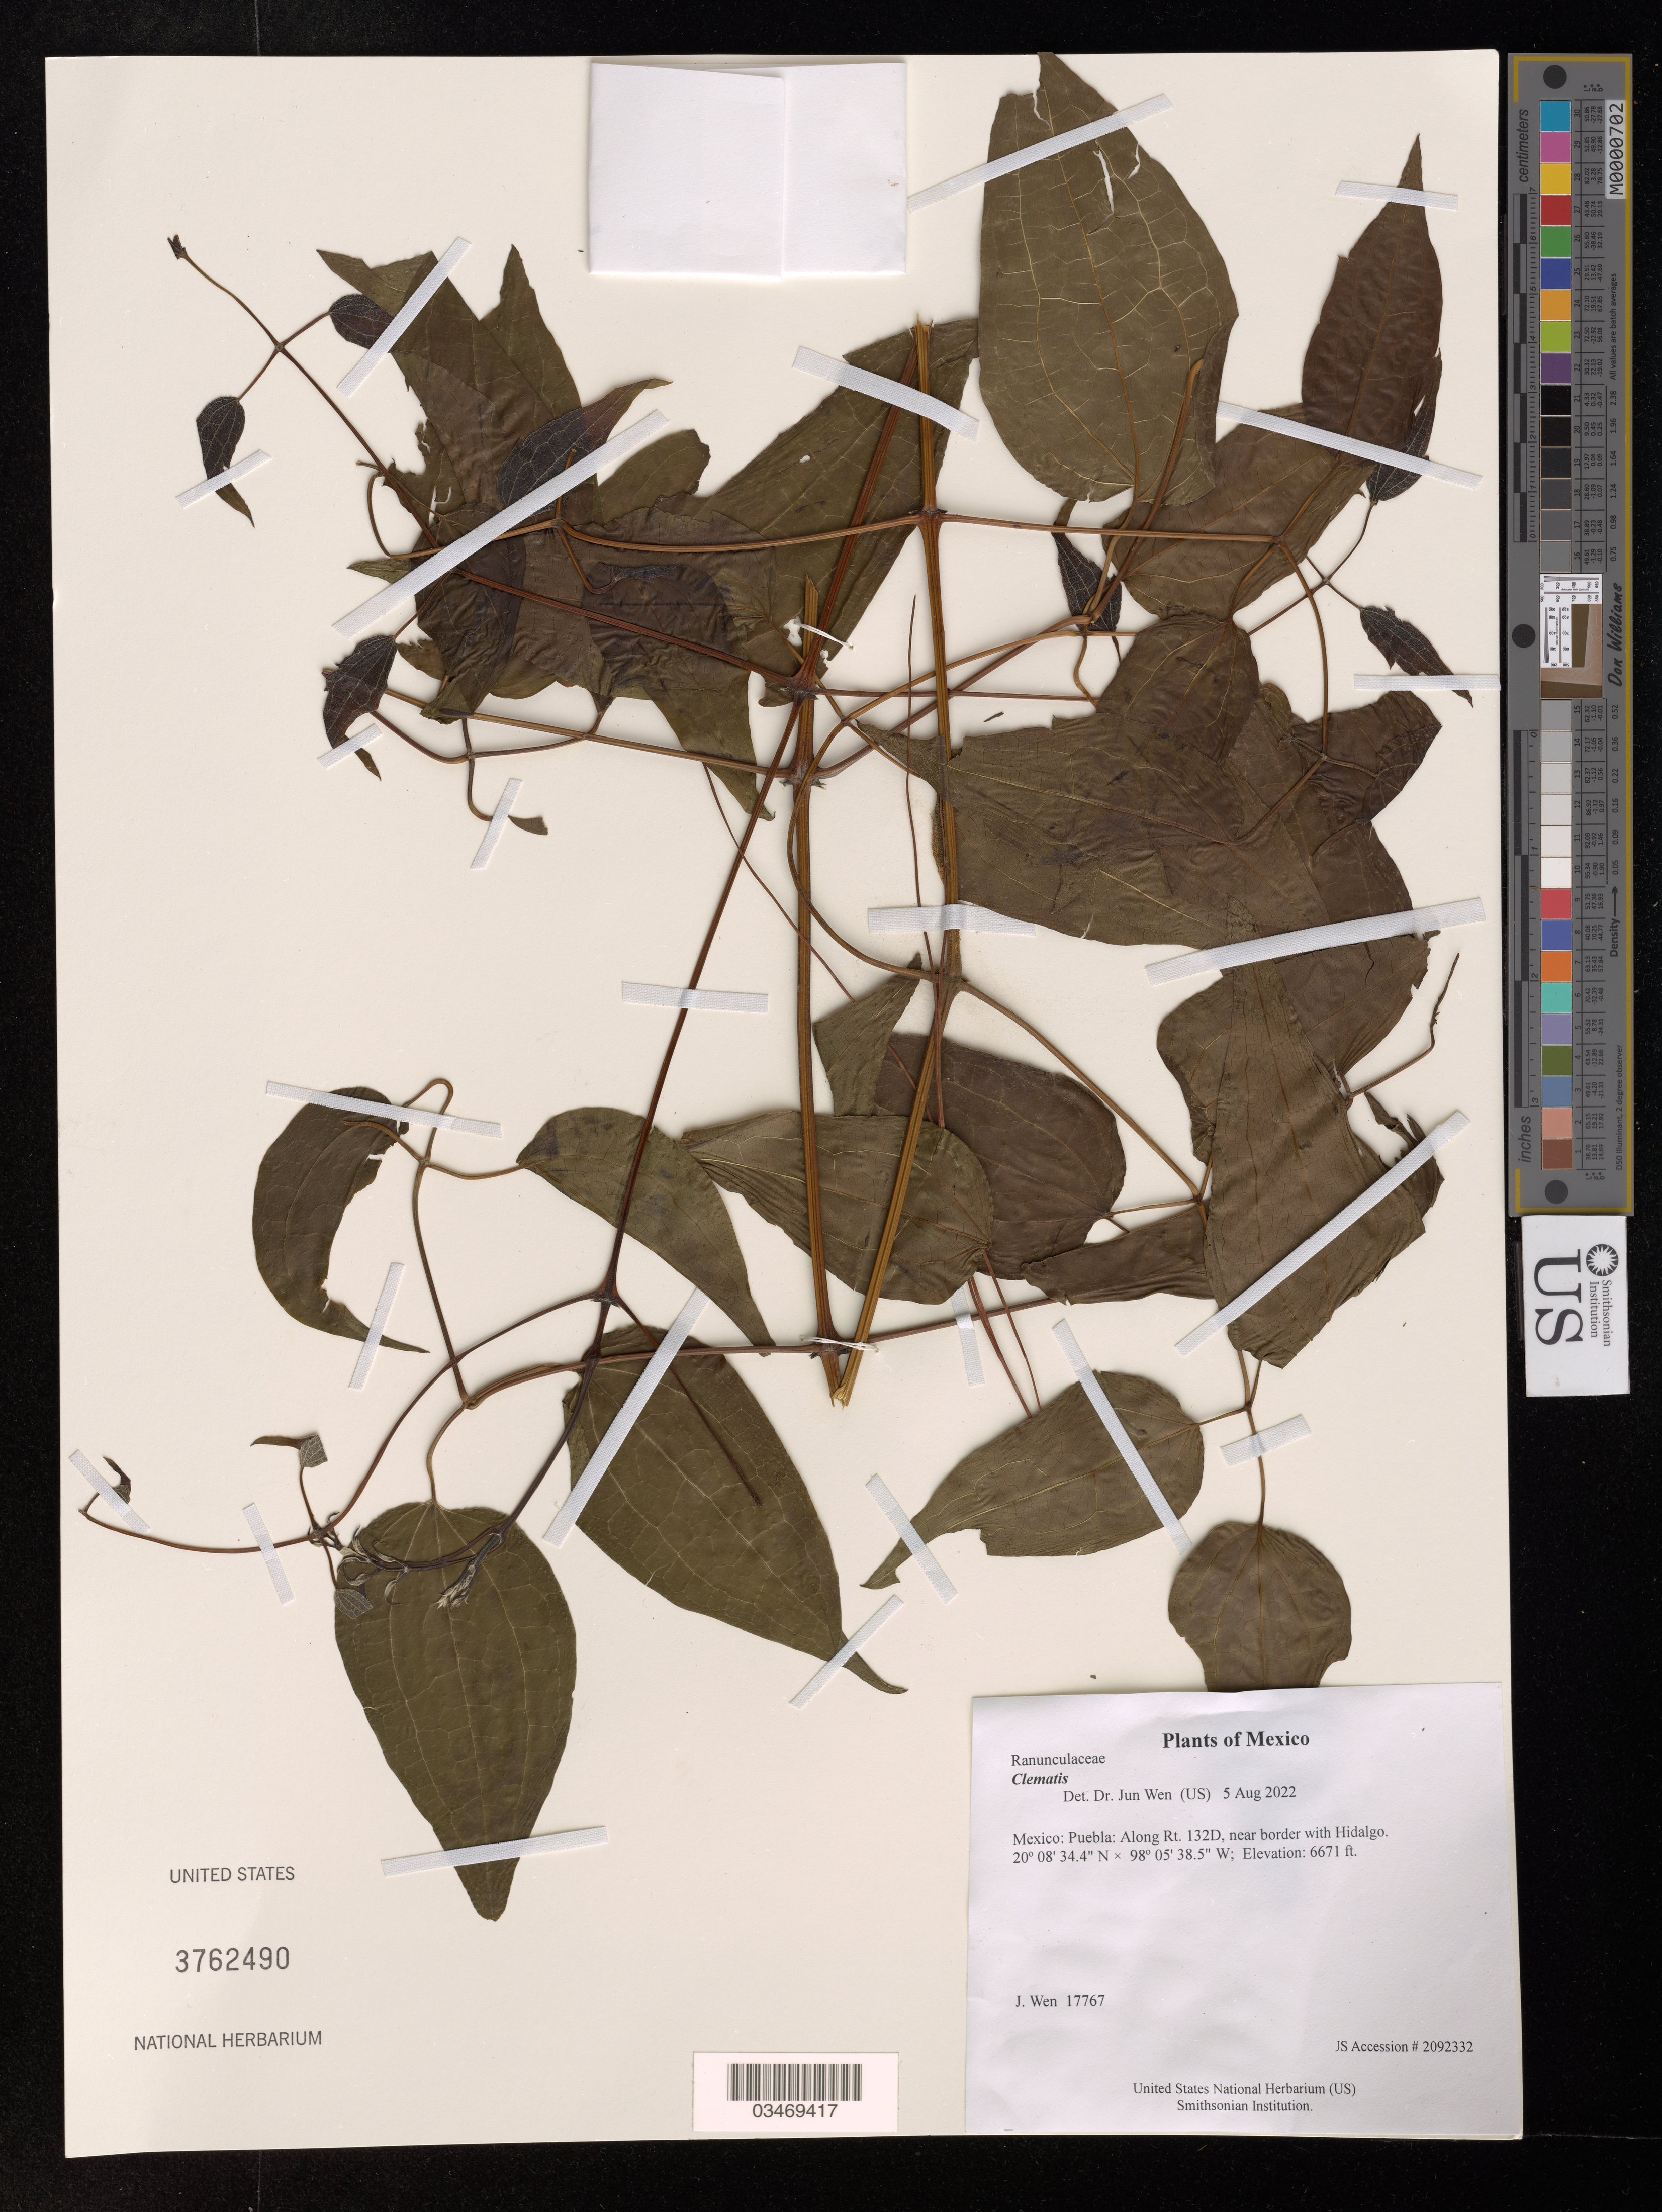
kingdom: Plantae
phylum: Tracheophyta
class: Magnoliopsida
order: Ranunculales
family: Ranunculaceae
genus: Clematis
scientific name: Clematis sp.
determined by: Wen, Jun, (BOT), Smithsonian Institution - National Museum of Natural History (UNITED STATES)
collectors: J. Wen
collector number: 17767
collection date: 2022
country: Mexico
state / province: Puebla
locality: Along Rt. 132D, near border with Hidalgo.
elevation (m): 2033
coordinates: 20 08.573 N, 98 05.641 W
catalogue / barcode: US 3762490